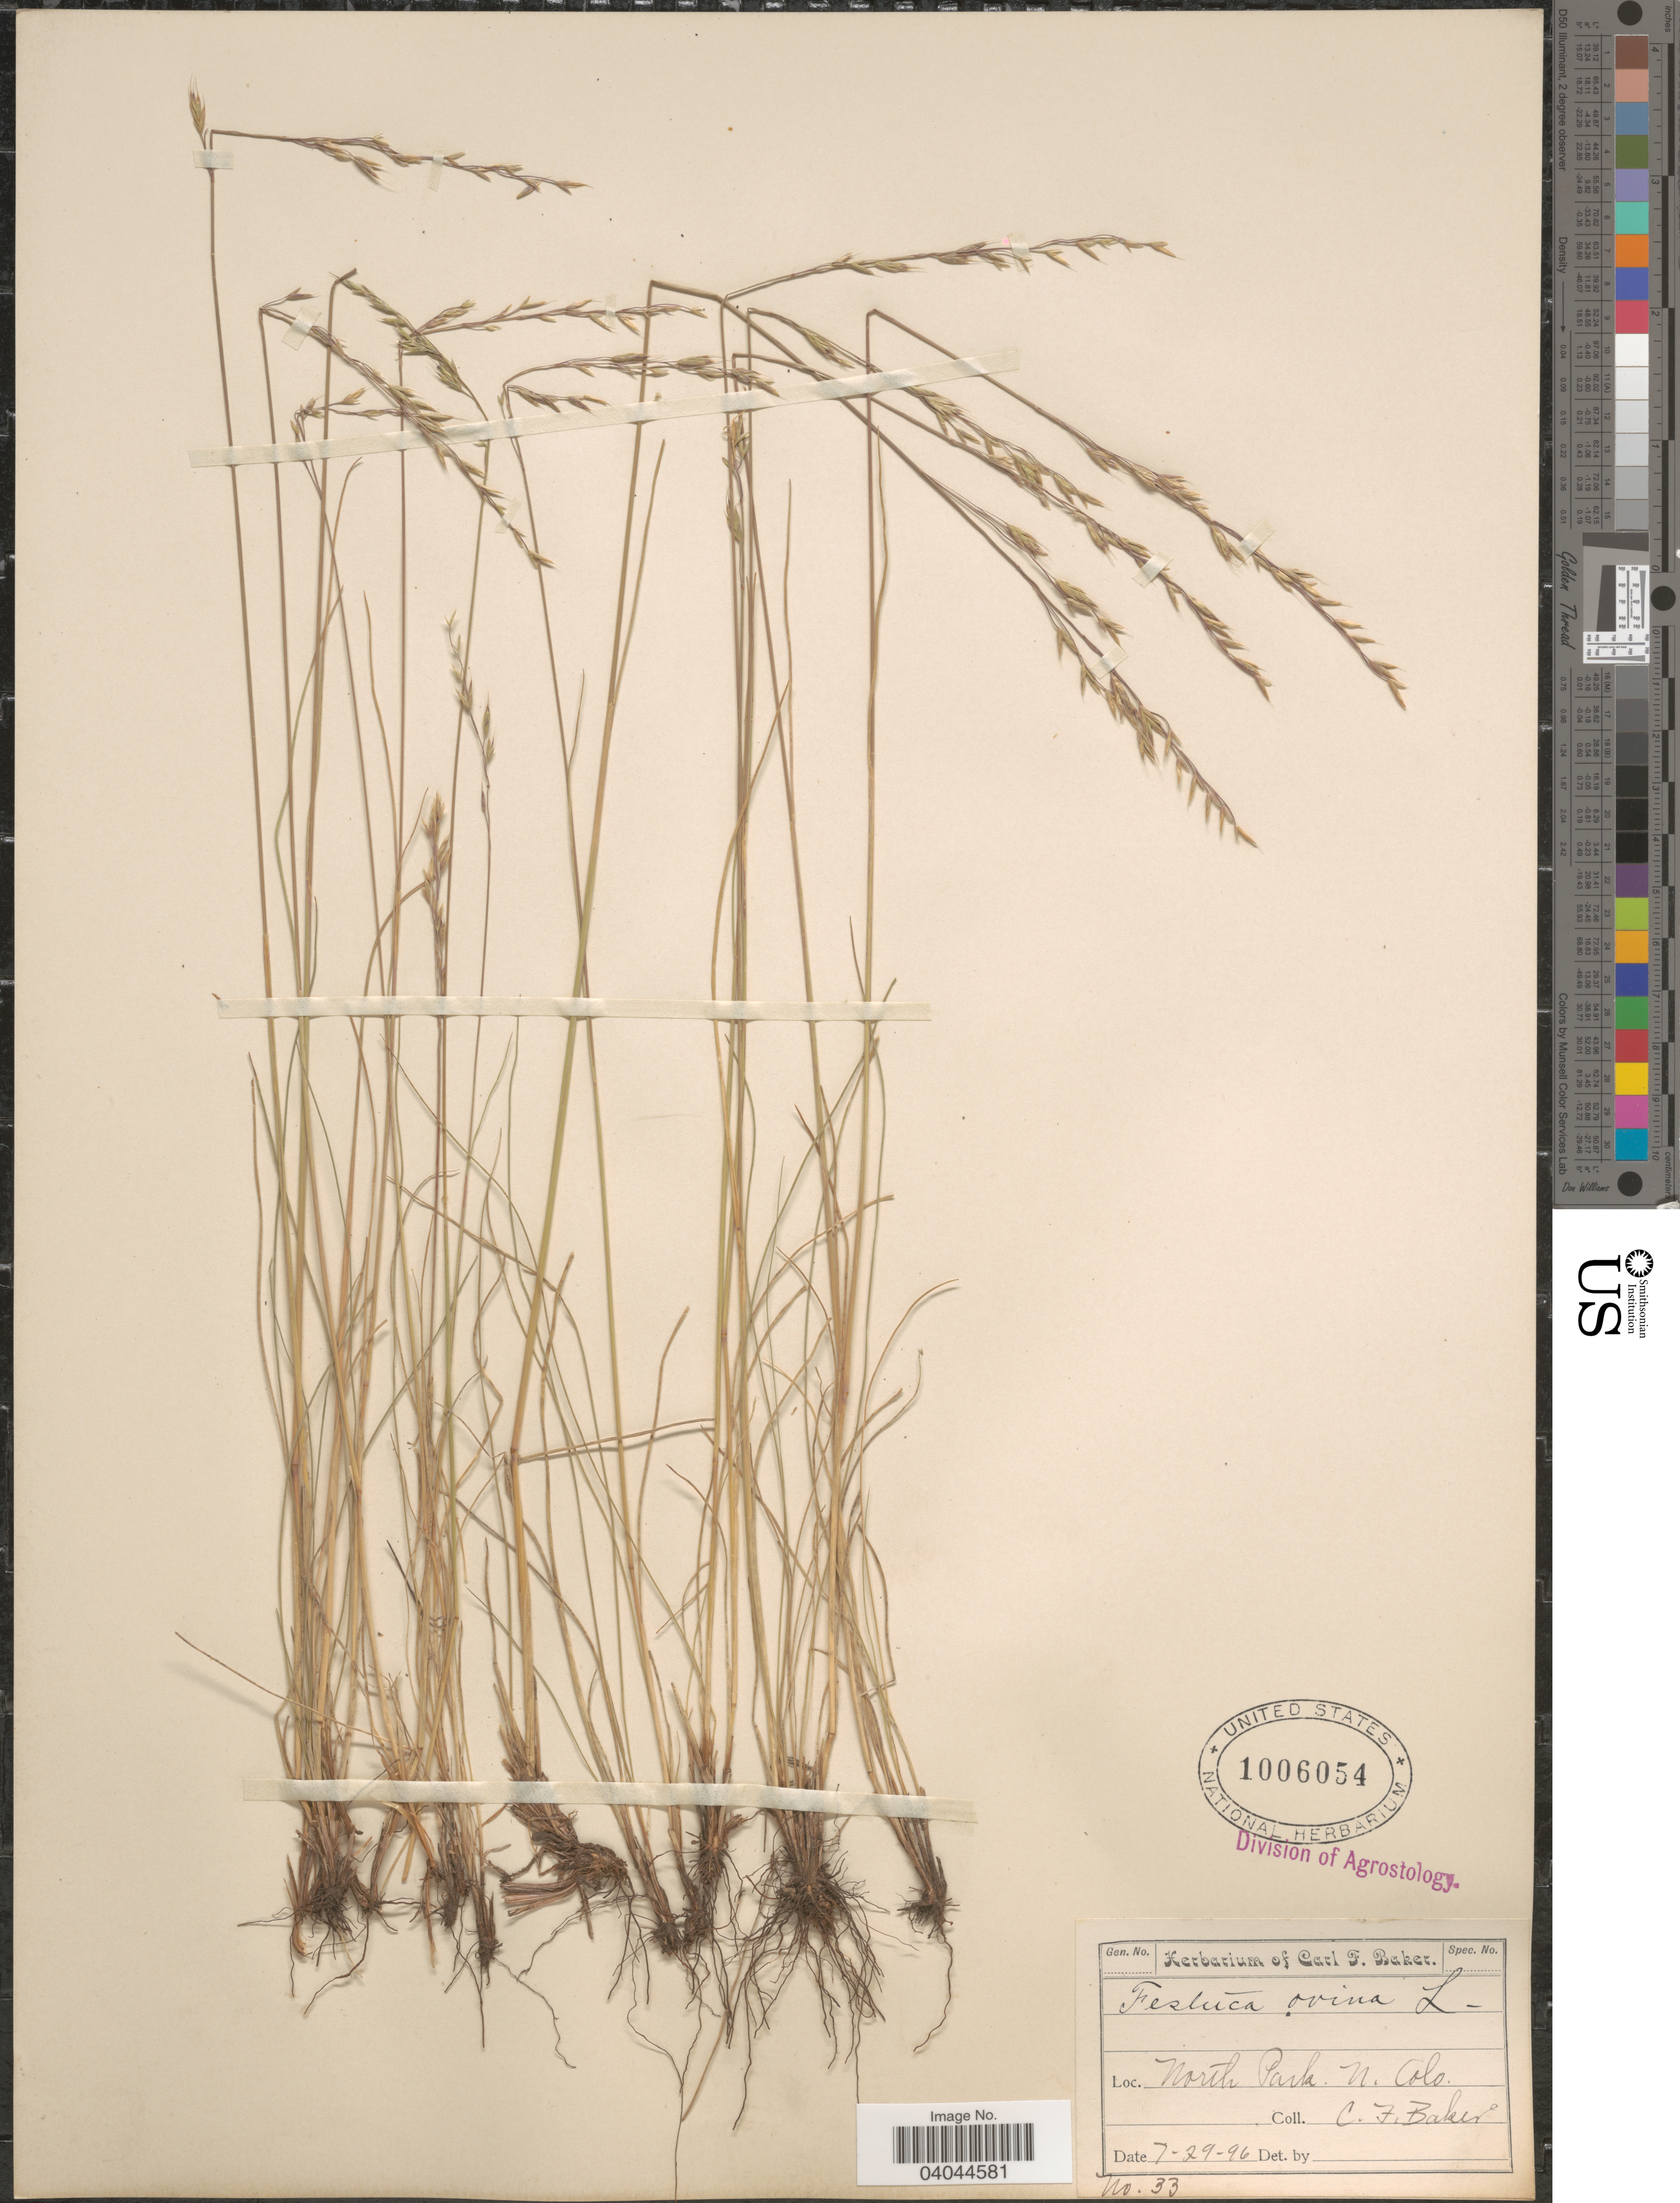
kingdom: Plantae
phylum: Tracheophyta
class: Liliopsida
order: Poales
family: Poaceae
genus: Festuca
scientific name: Festuca ovina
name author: L.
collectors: C. F. Baker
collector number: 33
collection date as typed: Transcribed d/m/y: 29/7/96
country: United States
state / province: Colorado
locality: North Park. N. Colo.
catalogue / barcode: US 1006054